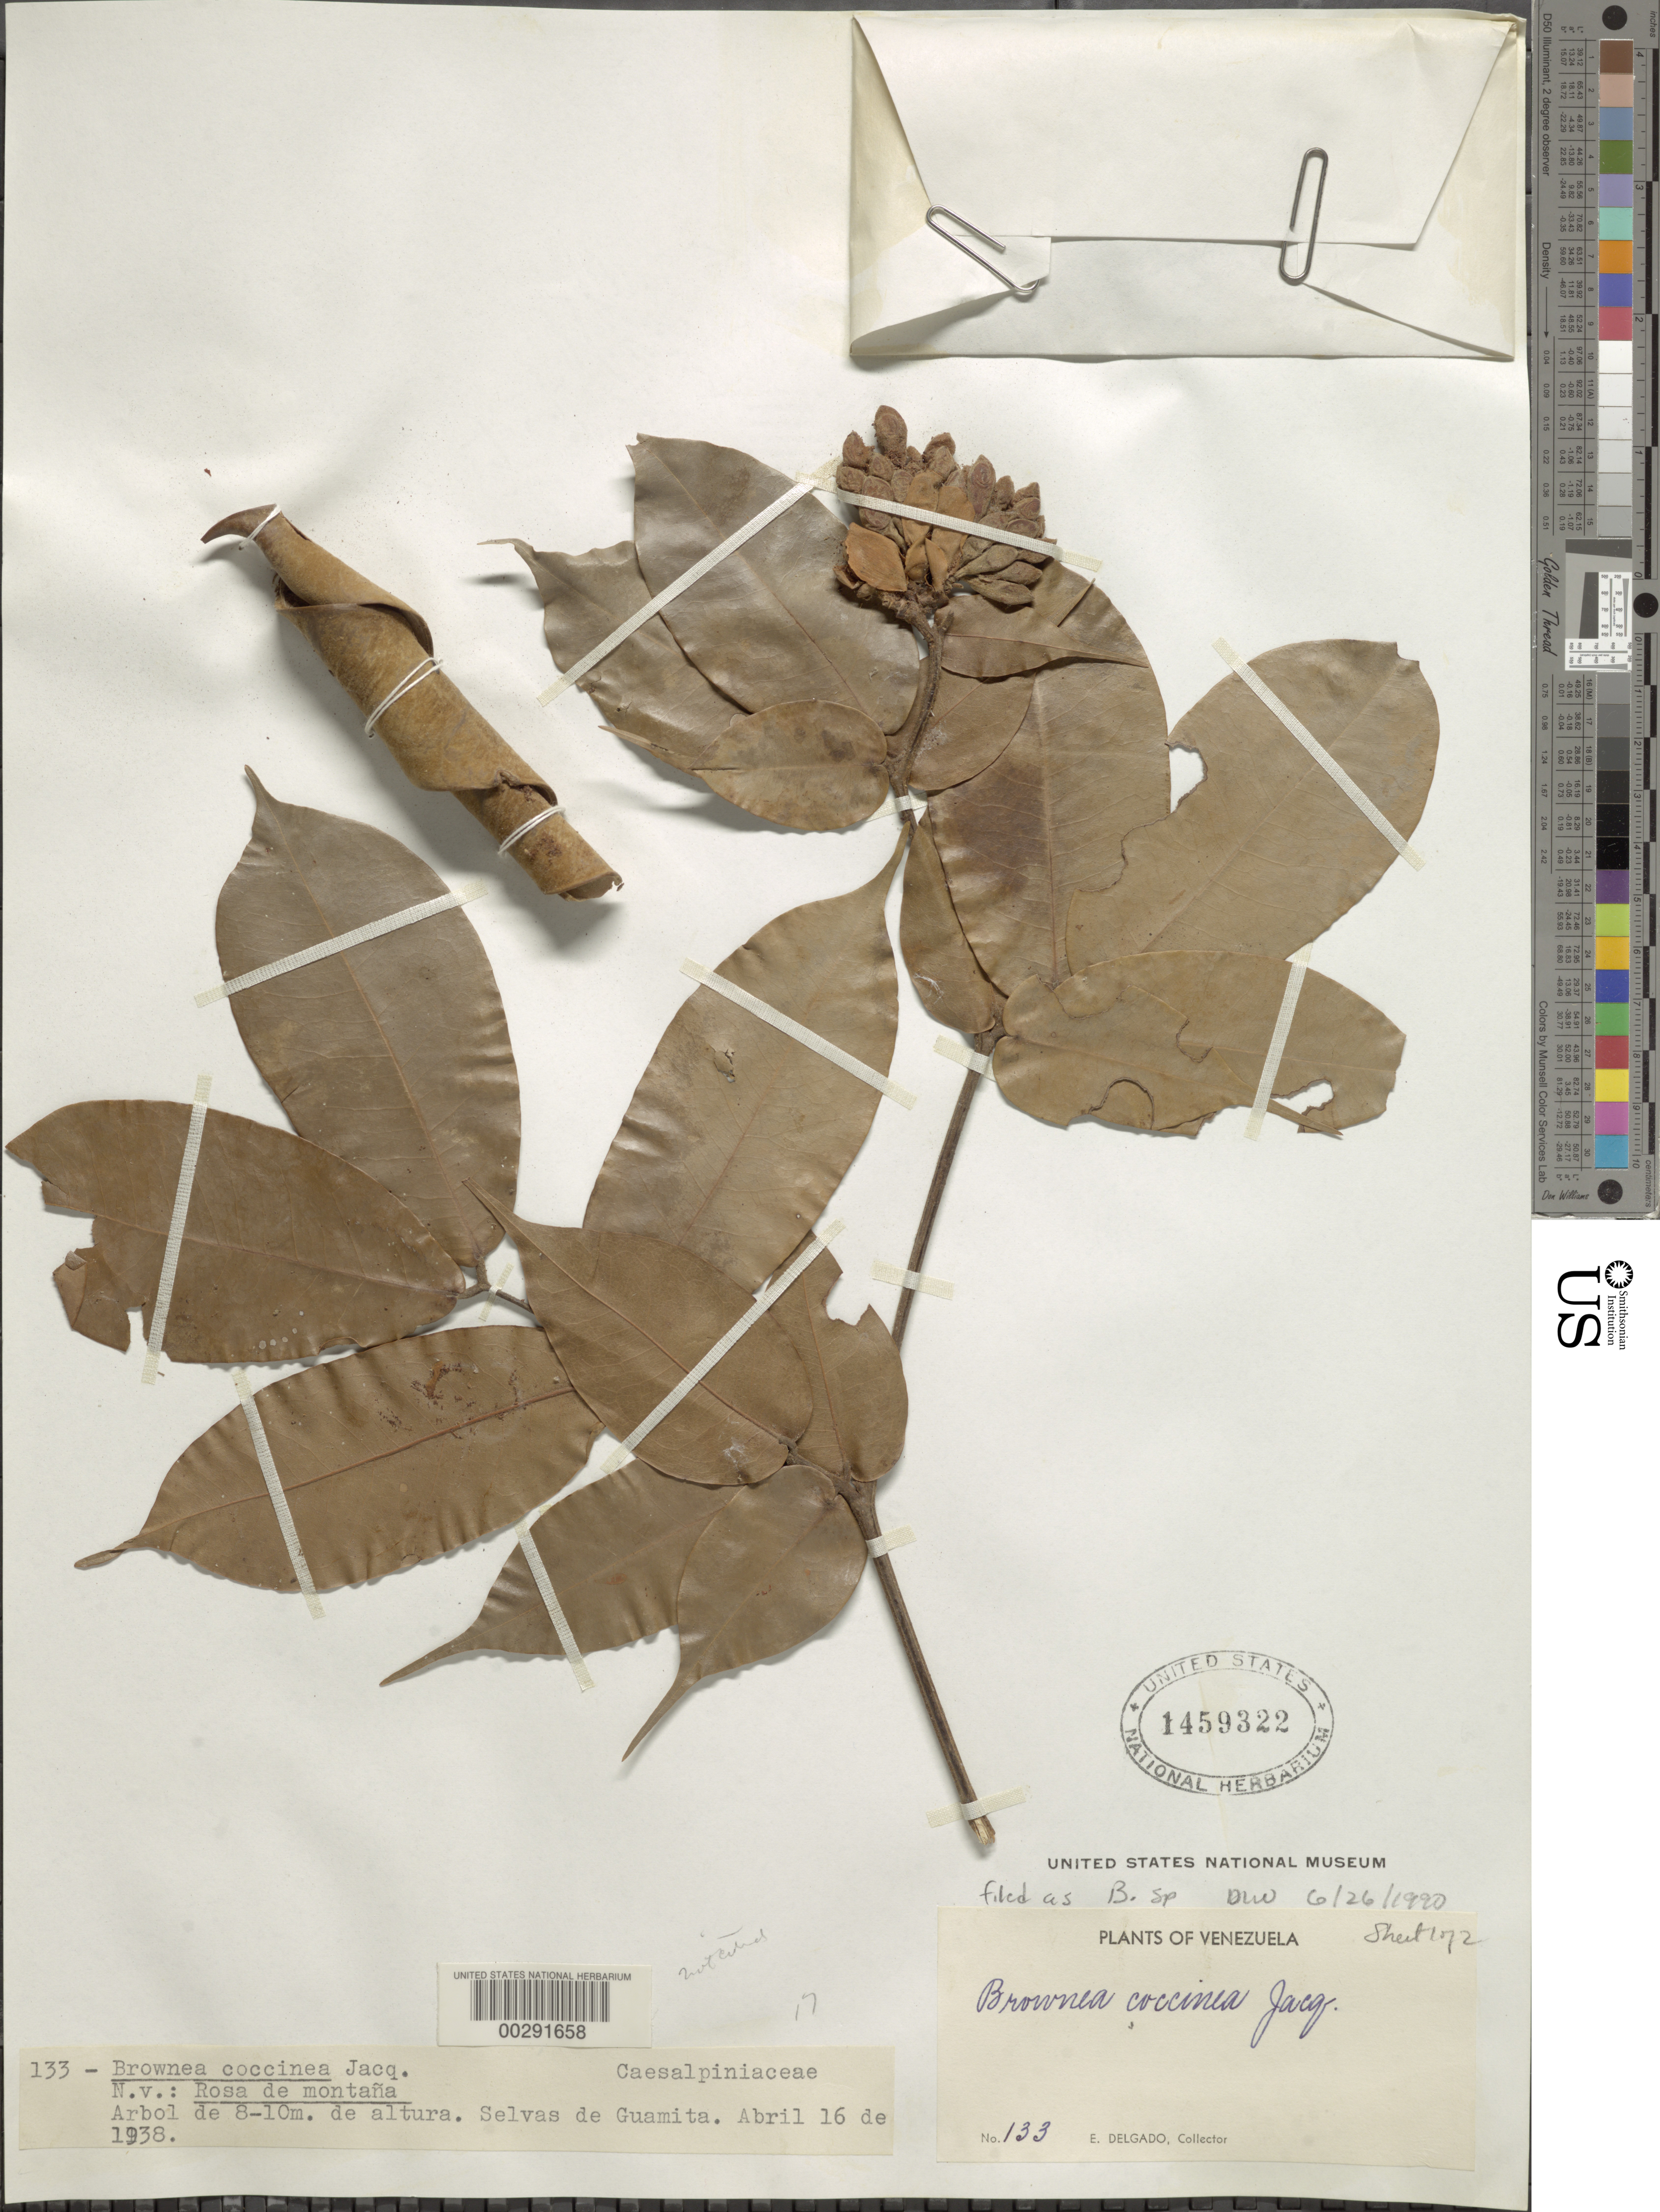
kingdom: Plantae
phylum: Tracheophyta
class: Magnoliopsida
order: Fabales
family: Fabaceae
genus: Brownea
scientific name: Brownea coccinea subsp. coccinea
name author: Jacq.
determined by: Santos-Silva, J.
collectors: E. Delgado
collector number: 133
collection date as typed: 16 Apr 1938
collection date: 1938-04-16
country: Venezuela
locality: Selvas de guamita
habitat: Forest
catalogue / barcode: US 1459322